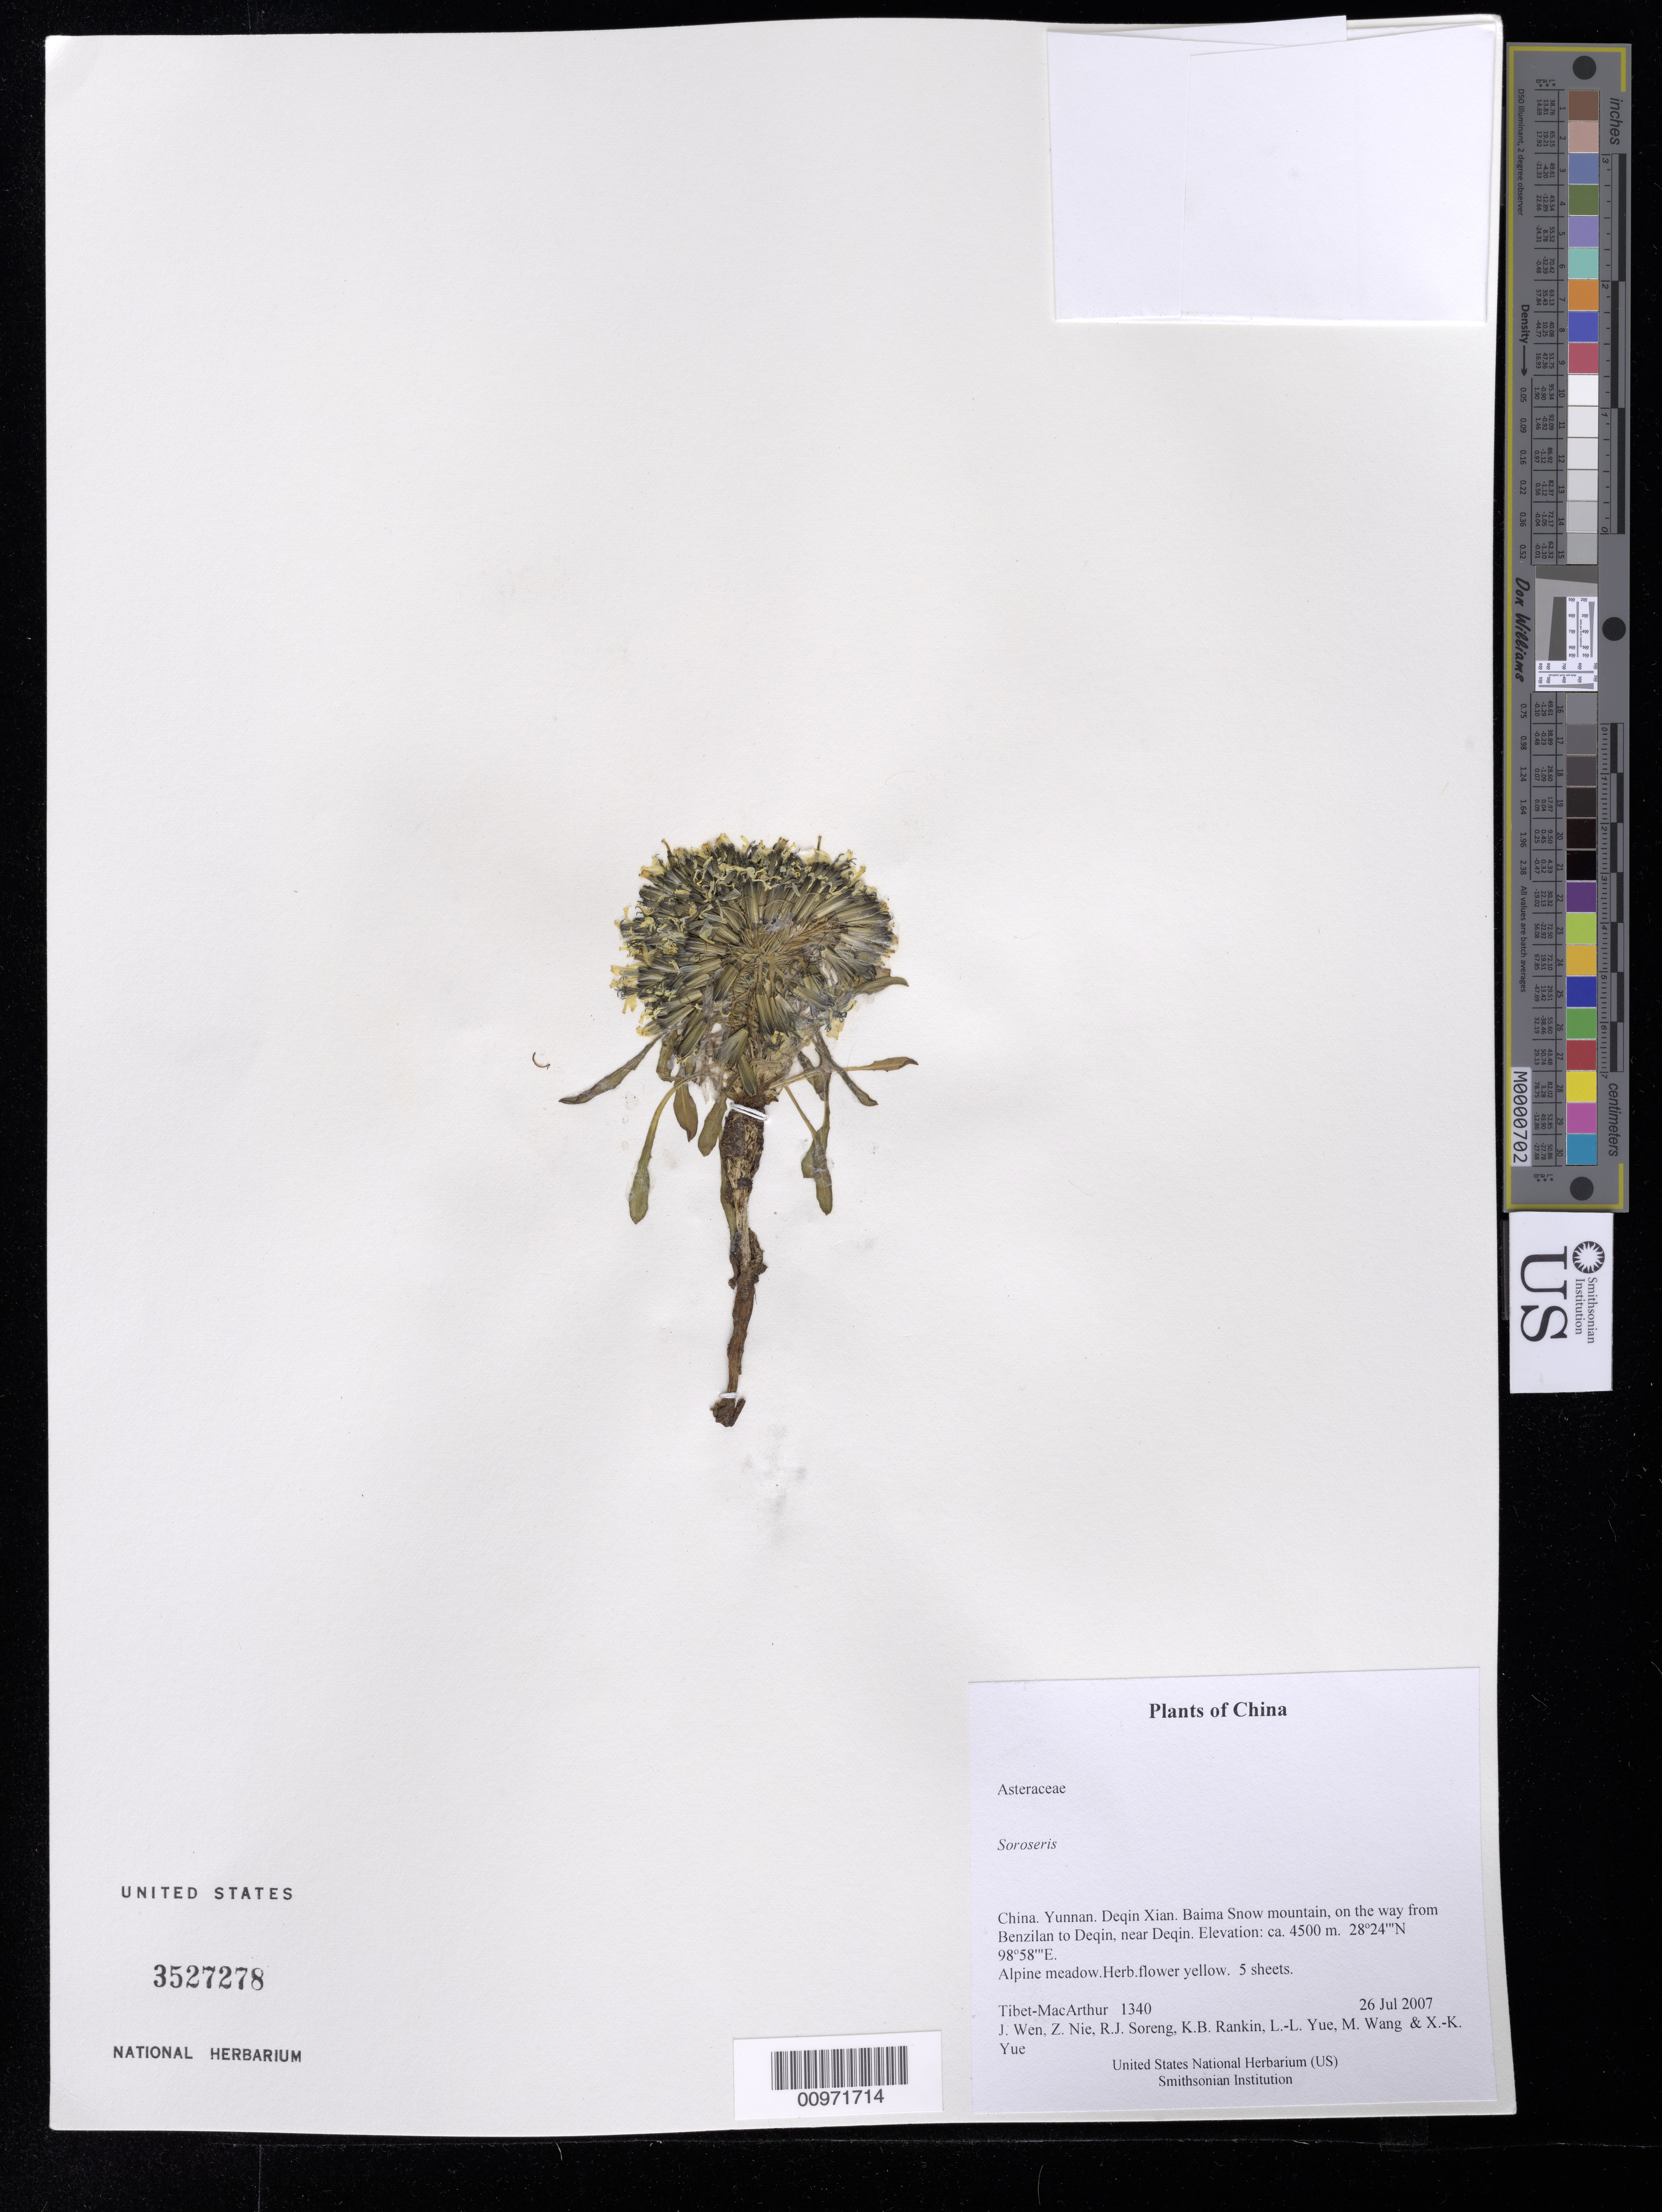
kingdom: Plantae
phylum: Tracheophyta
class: Magnoliopsida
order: Asterales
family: Asteraceae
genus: Soroseris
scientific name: Soroseris sp.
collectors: Tibet-MacArthur, J. Wen, Z. Nie, R. J. Soreng, K. Rankin, L. Yue, M. Wang & X. Yue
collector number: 1340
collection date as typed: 26 Jul 2007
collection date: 2007-07-26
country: China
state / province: Yunnan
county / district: Deqin Xian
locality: Baima Snow mountain, on the way from Benzilan to Deqin, near Deqin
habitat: Alpine meadow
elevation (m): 4500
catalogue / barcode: US 3527278